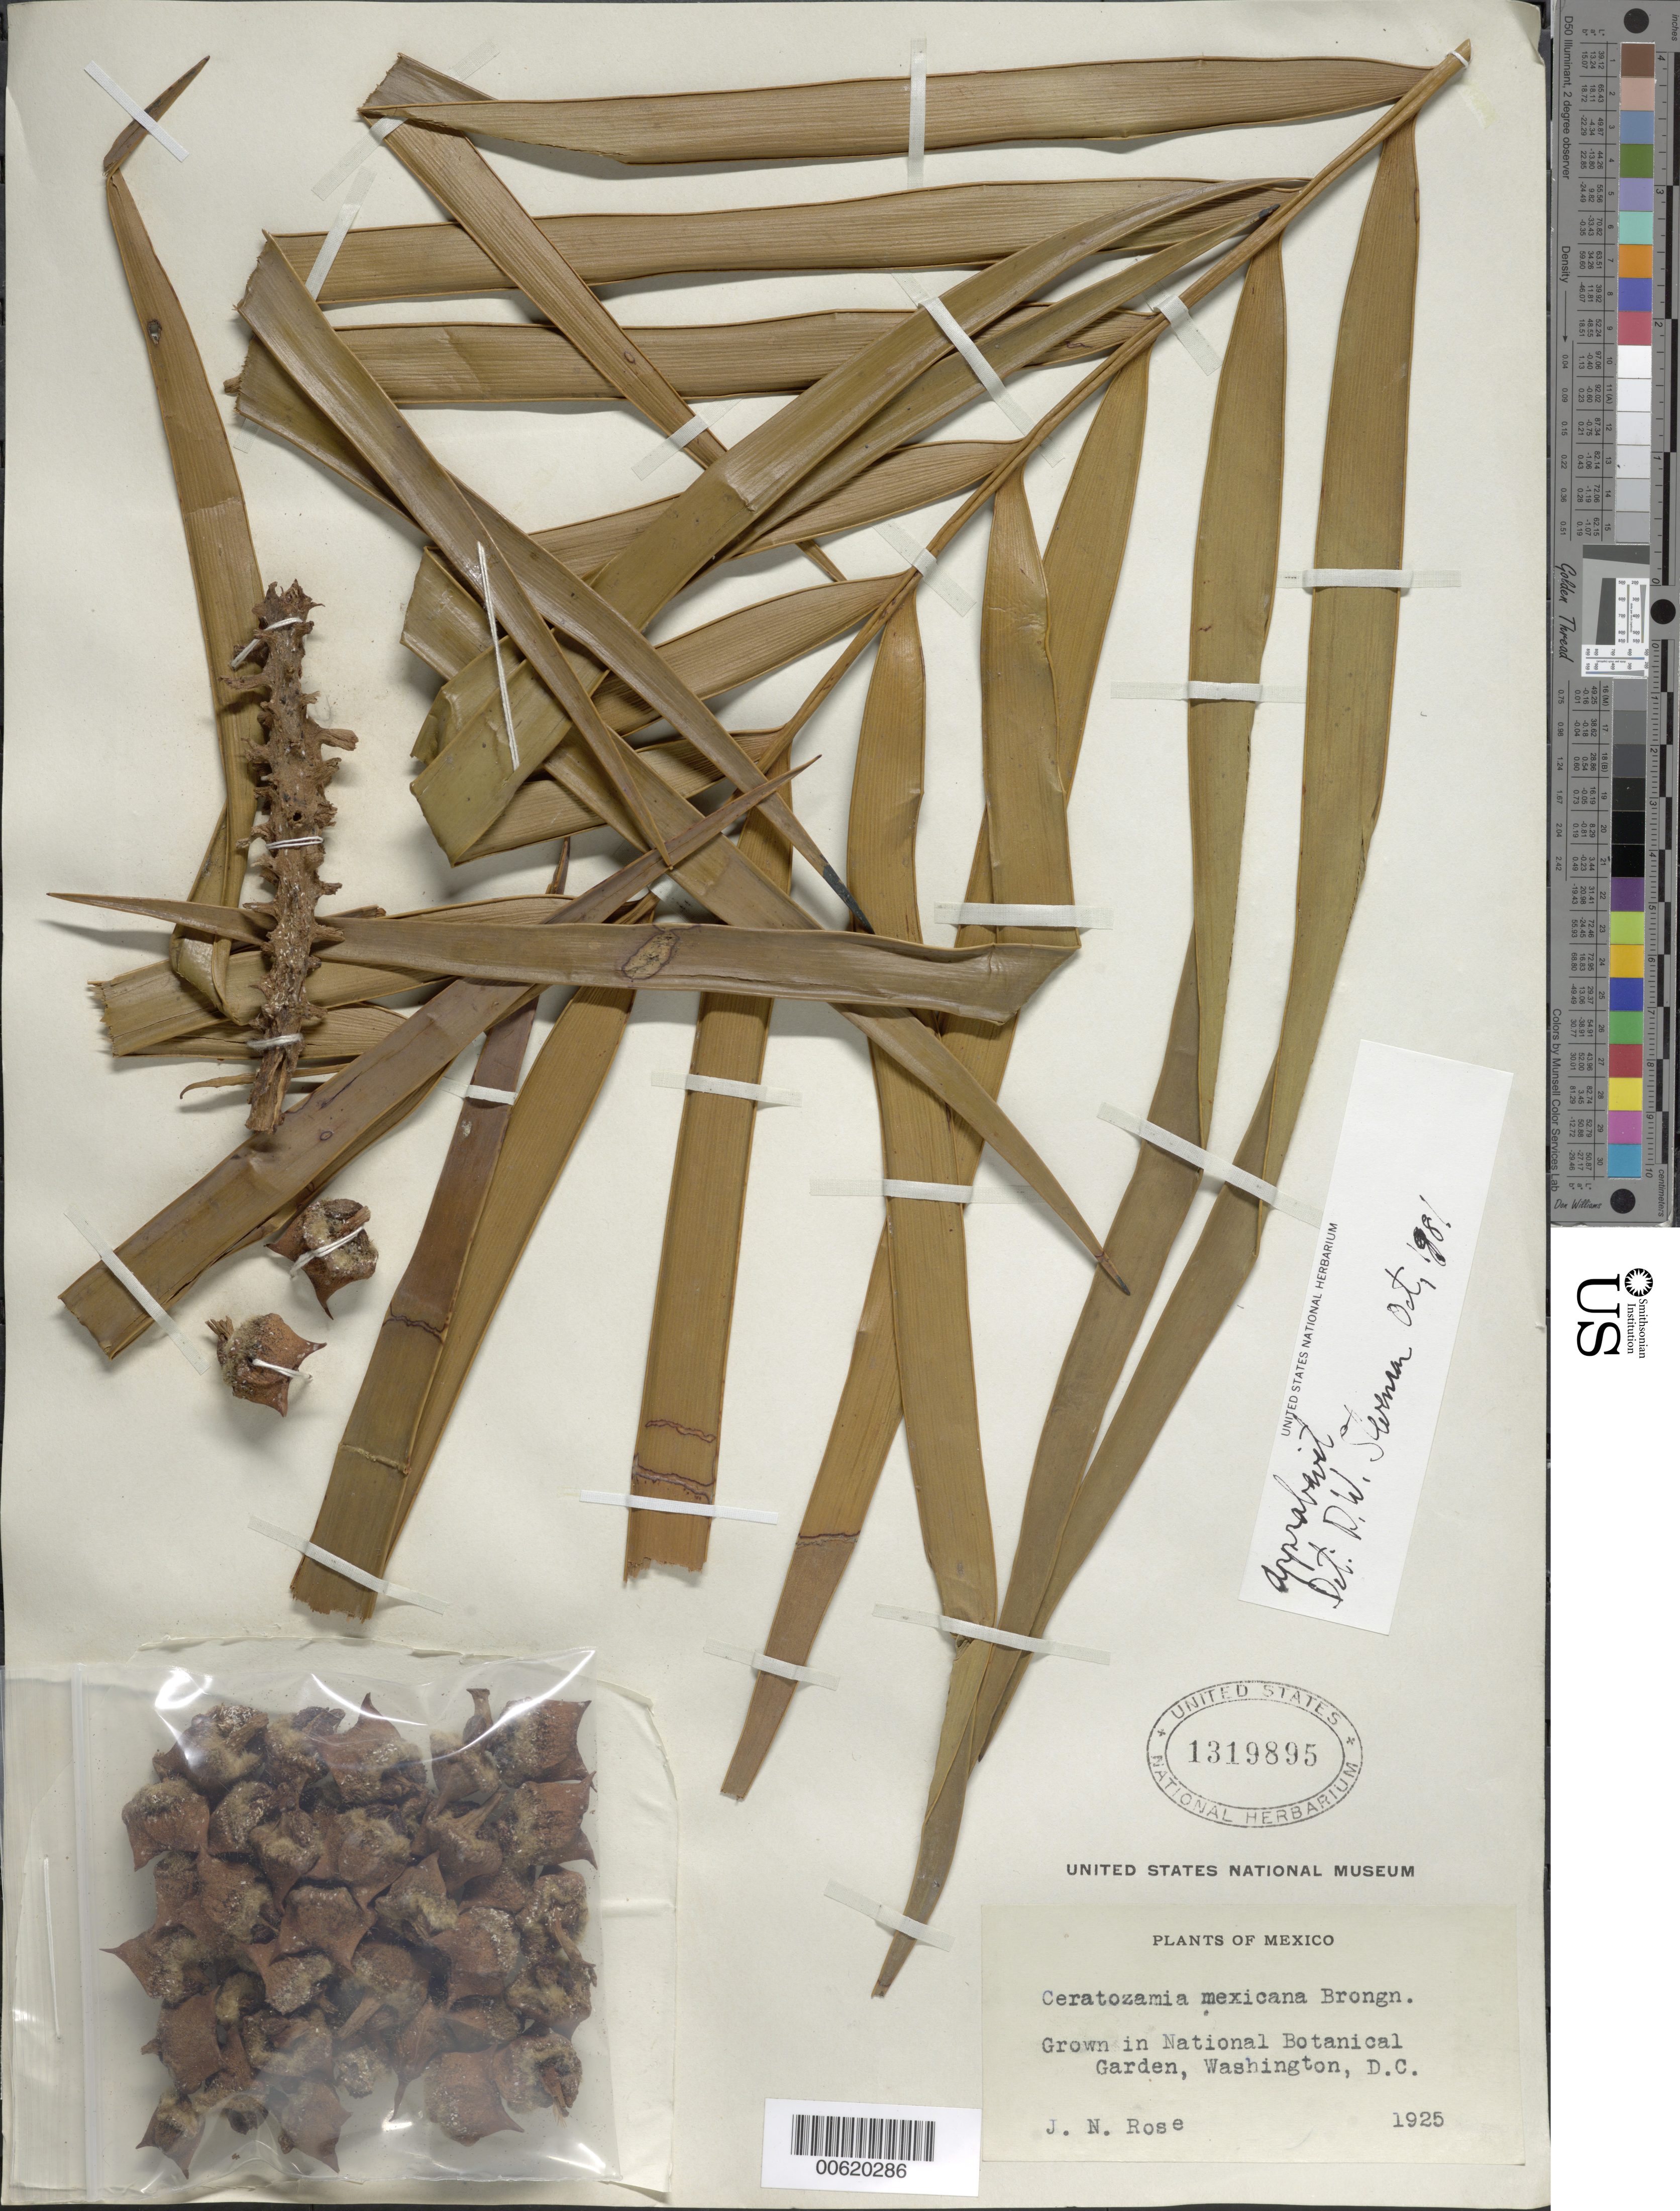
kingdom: Plantae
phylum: Tracheophyta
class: Cycadopsida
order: Cycadales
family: Zamiaceae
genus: Ceratozamia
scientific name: Ceratozamia mexicana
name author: Brongn.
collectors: J. N. Rose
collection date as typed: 1925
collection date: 1925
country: Mexico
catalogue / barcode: US 1319895